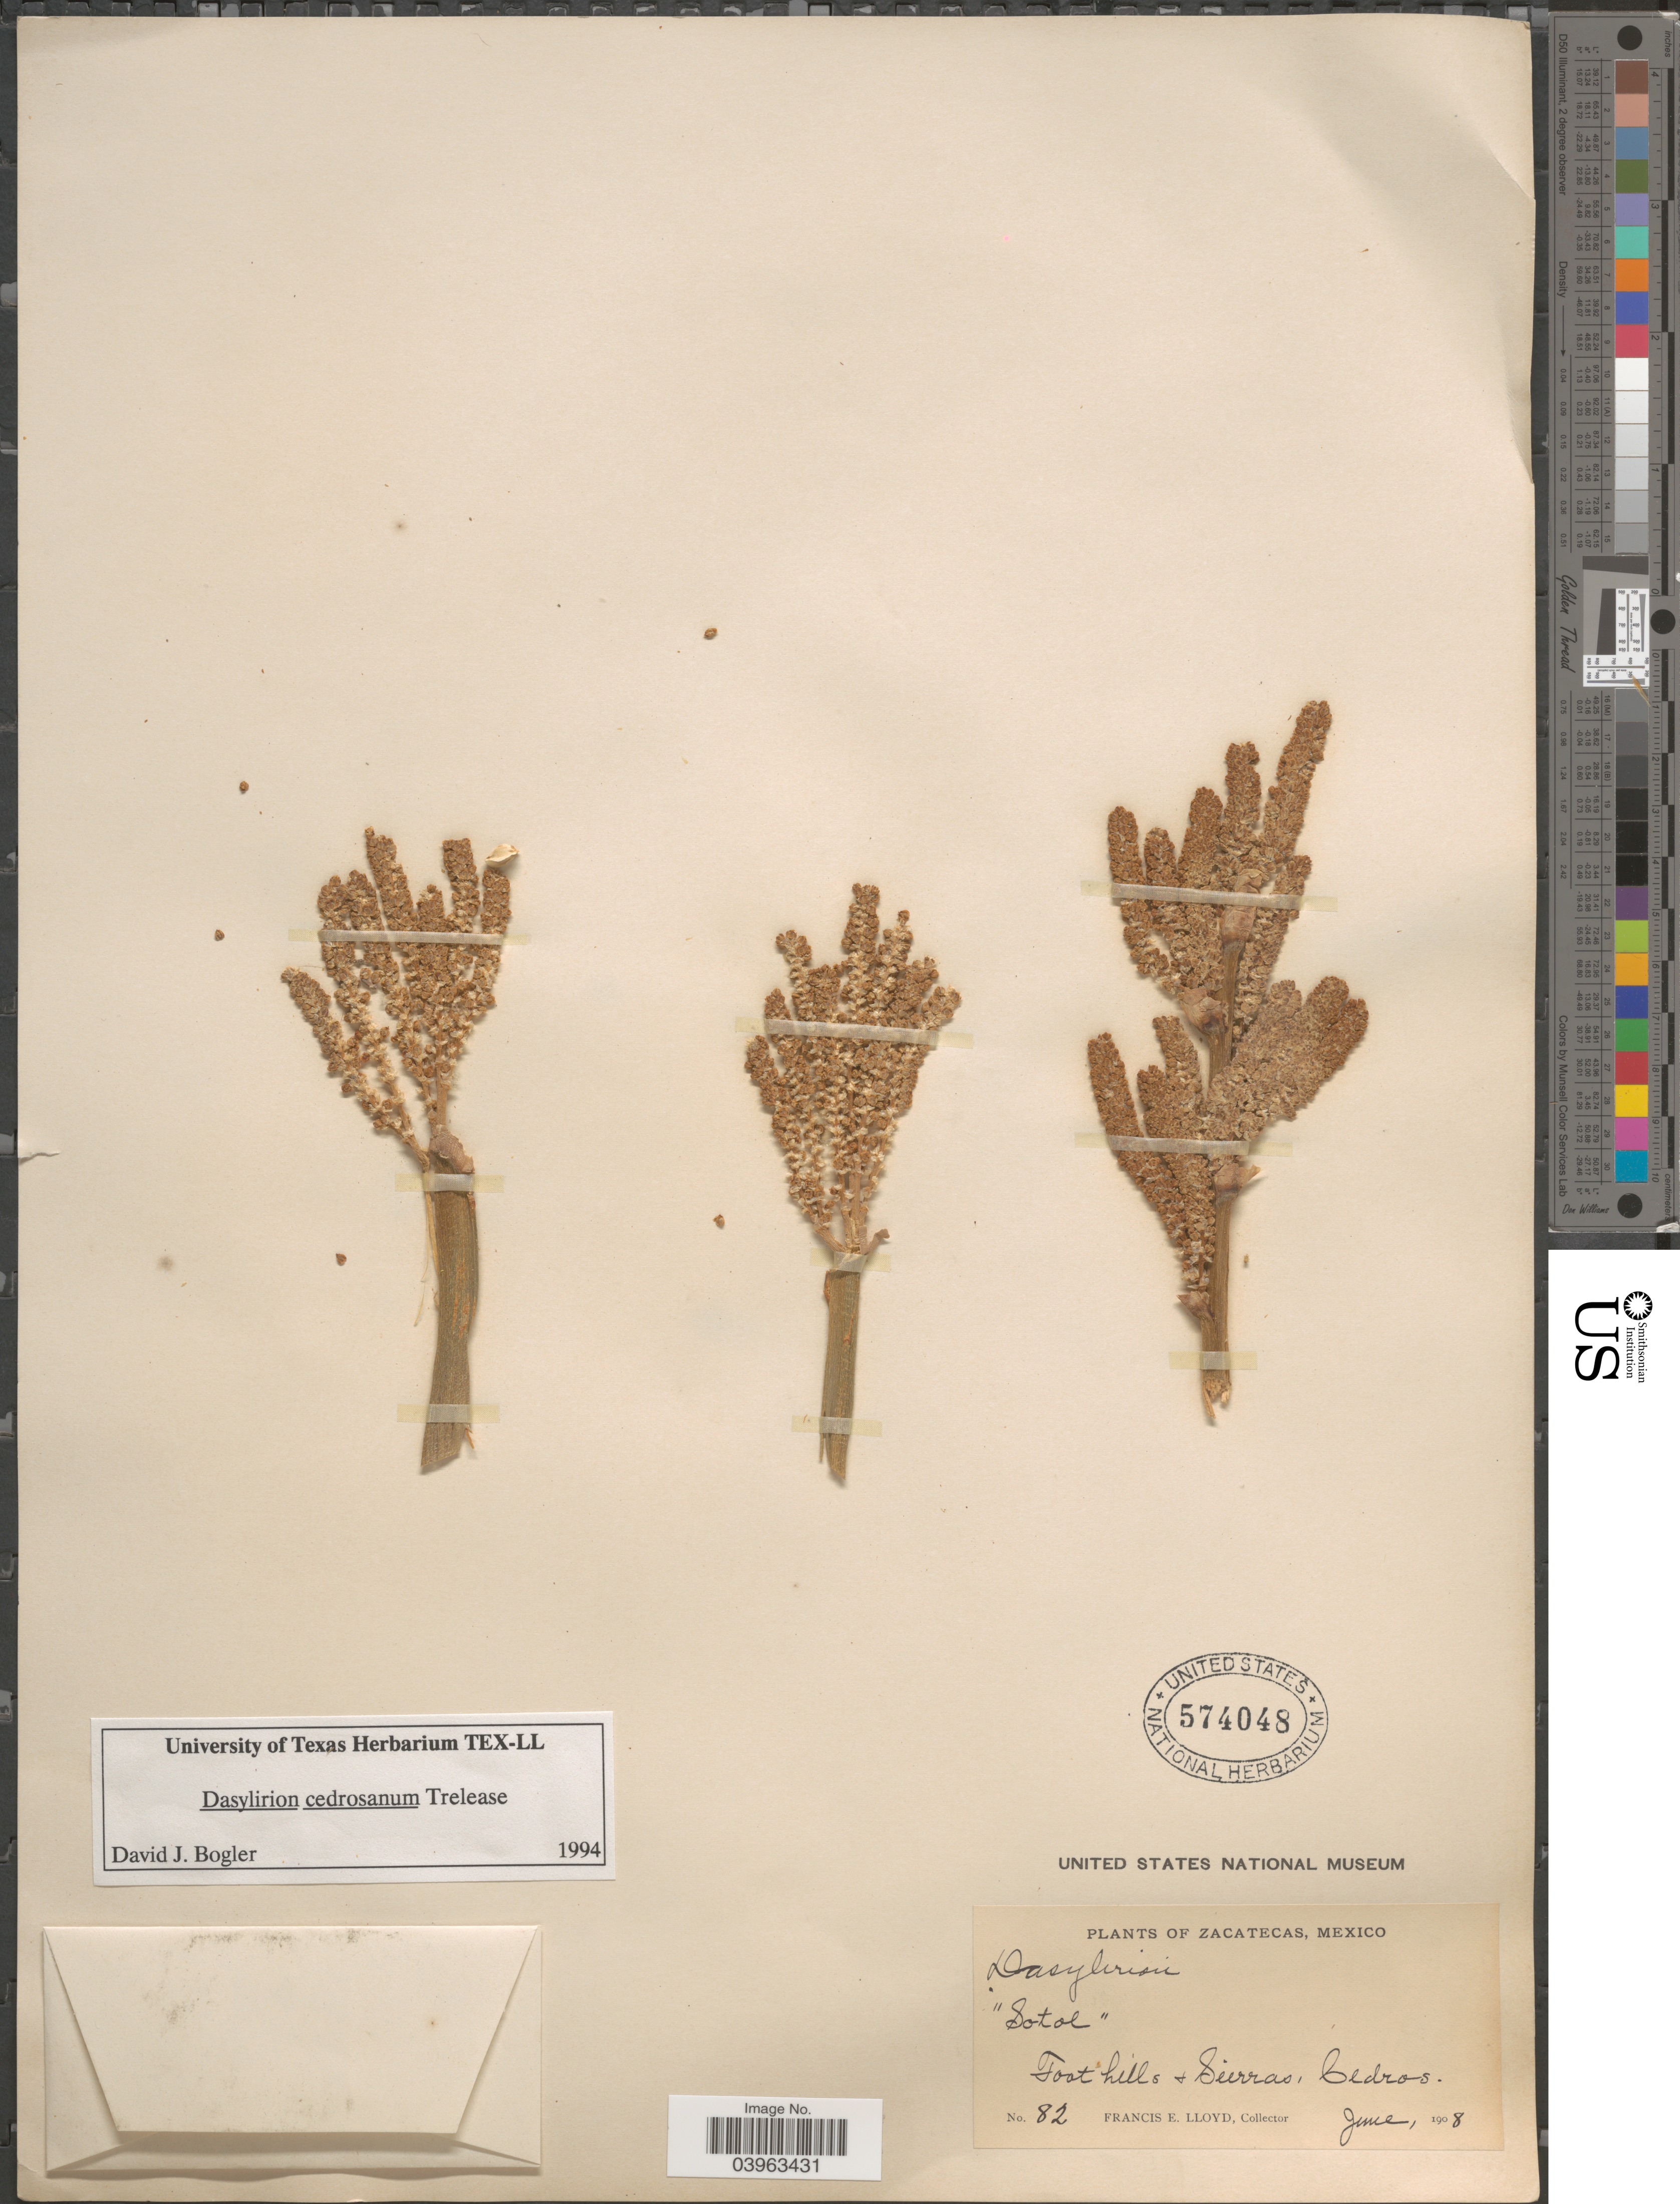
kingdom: Plantae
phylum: Tracheophyta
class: Liliopsida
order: Asparagales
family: Asparagaceae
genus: Dasylirion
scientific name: Dasylirion cedrosanum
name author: Trel.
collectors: F. E. Lloyd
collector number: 82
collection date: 1908-06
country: Mexico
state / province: Zacatecas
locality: Foothills & Sierras, Cedros.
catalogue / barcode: US 574048